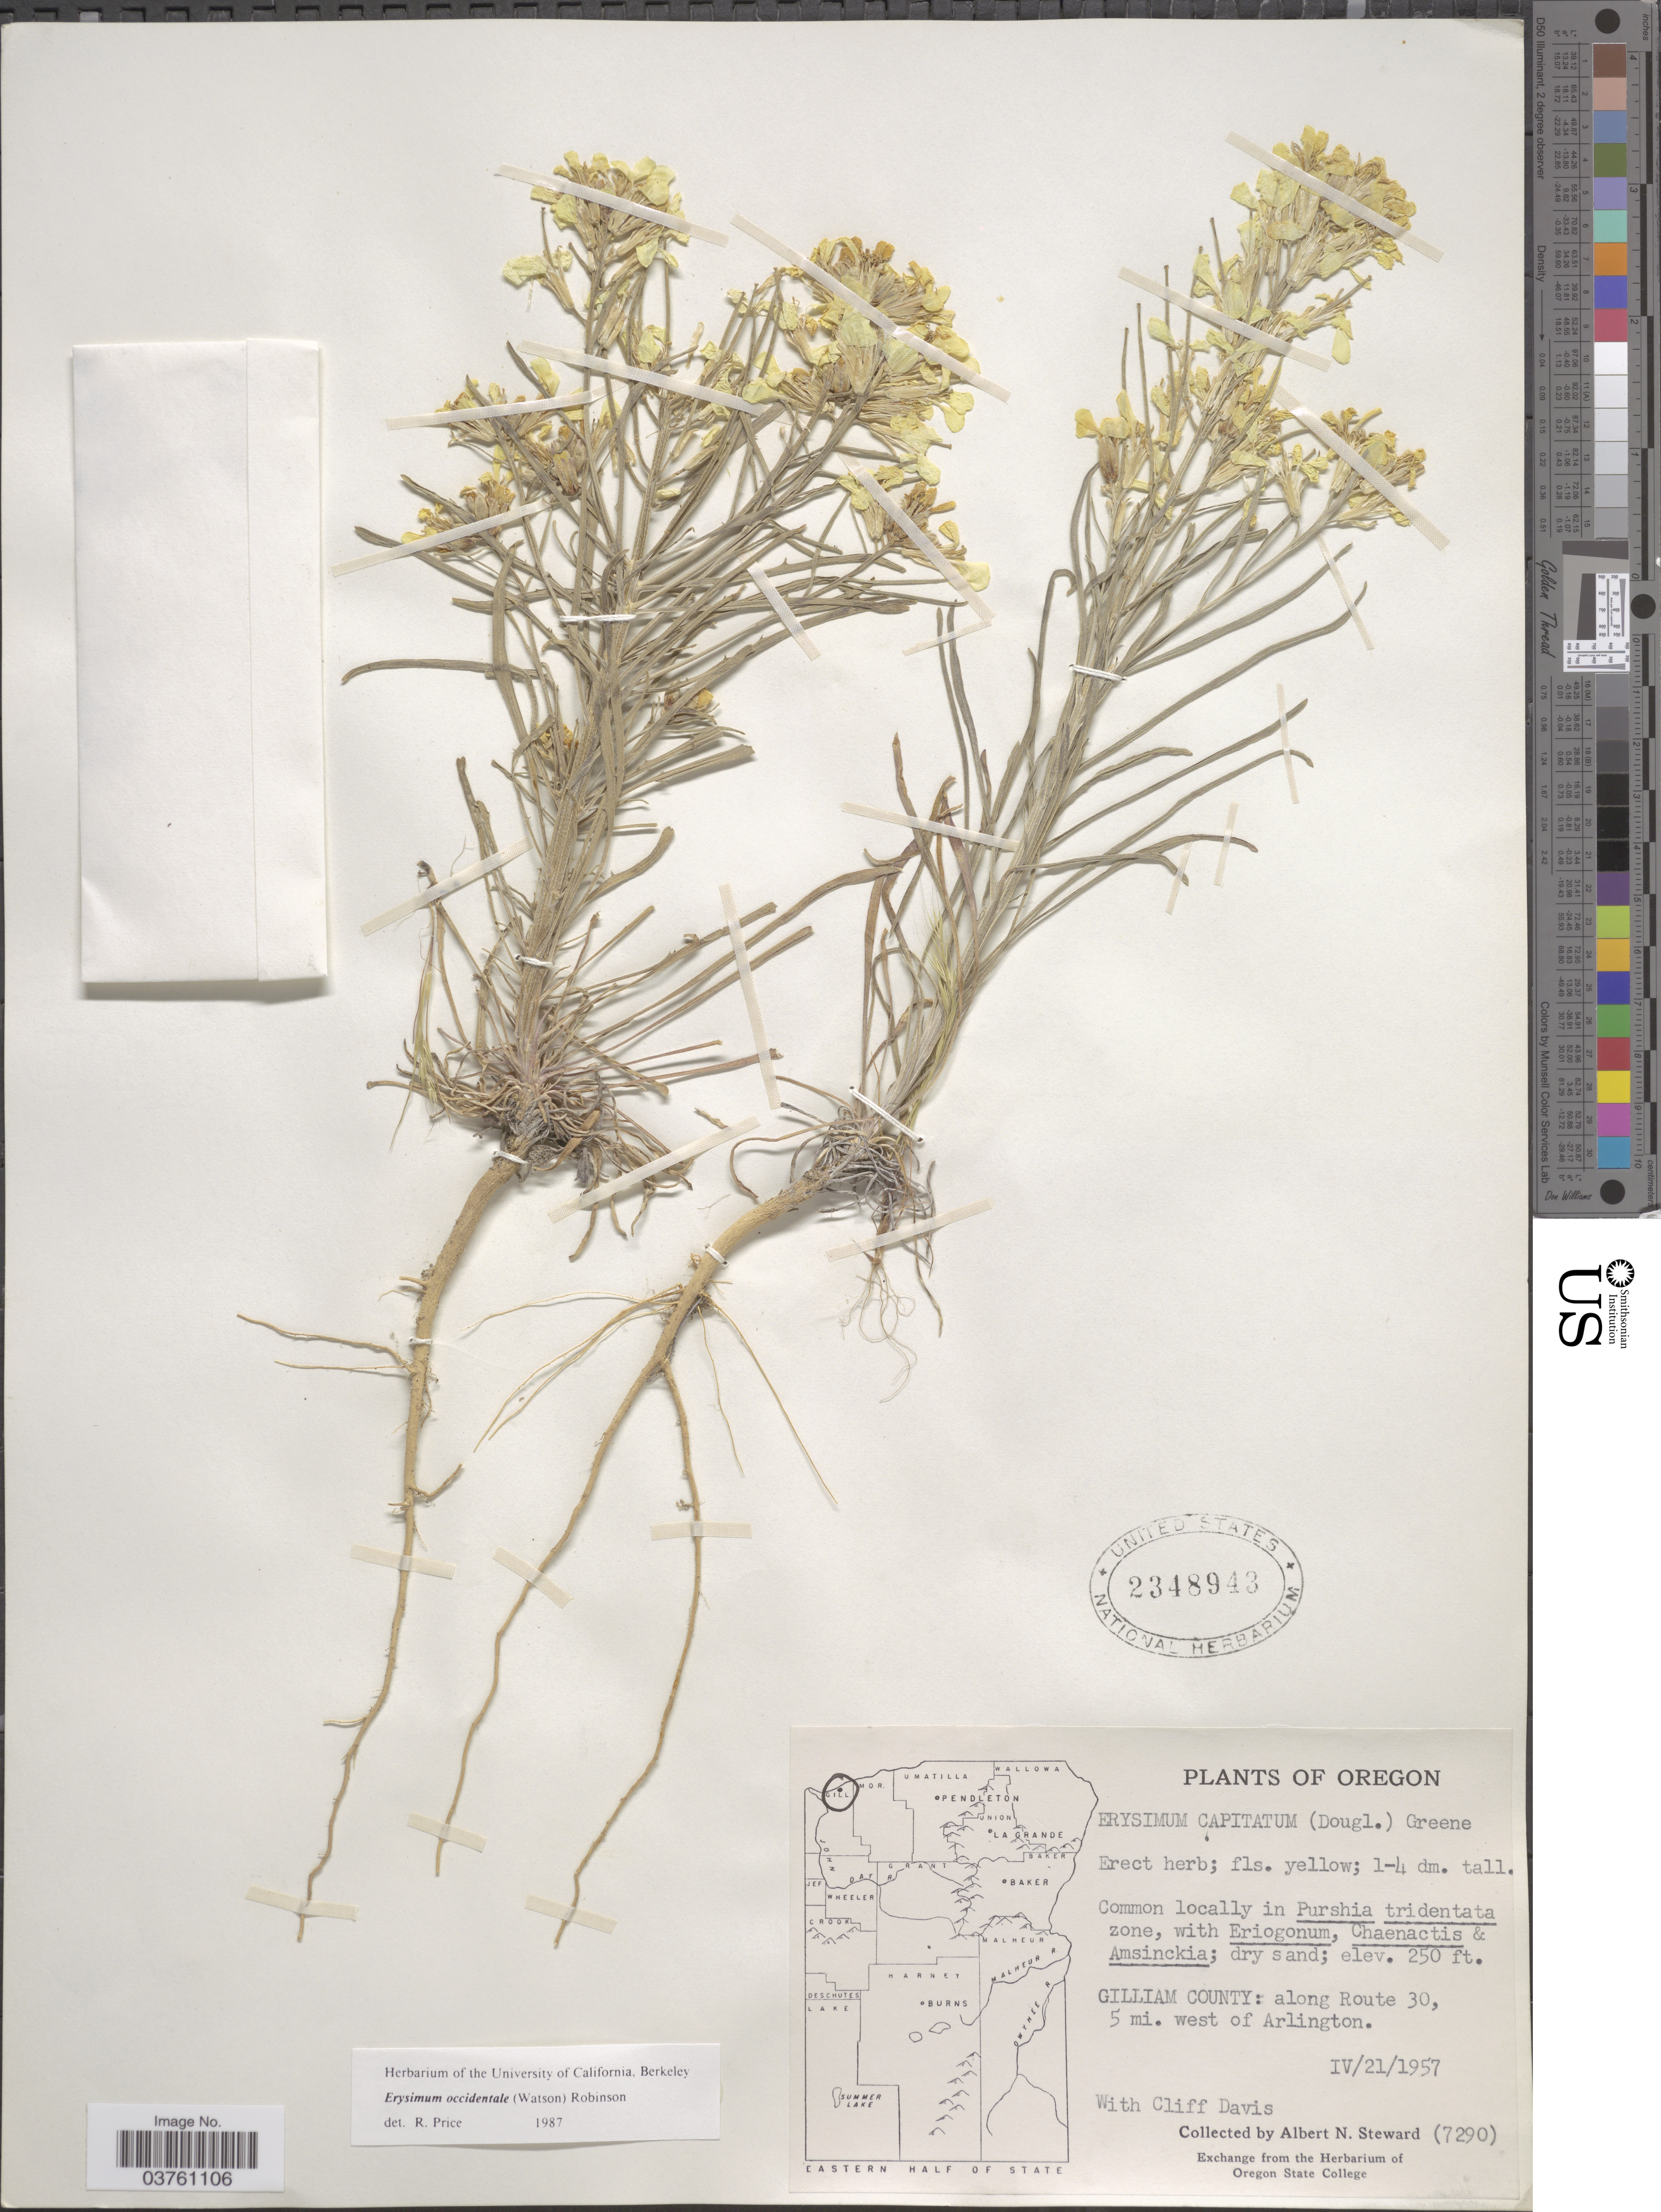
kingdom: Plantae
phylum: Tracheophyta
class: Magnoliopsida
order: Brassicales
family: Brassicaceae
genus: Erysimum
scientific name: Erysimum occidentale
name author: (S. Watson) B.L. Rob.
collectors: A. N. Steward & C. Davis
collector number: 7290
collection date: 1957-04-21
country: United States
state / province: Oregon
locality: Gilliam County: along Route 30, 5 mi. west of Arlington.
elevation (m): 76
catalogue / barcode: US 2348943